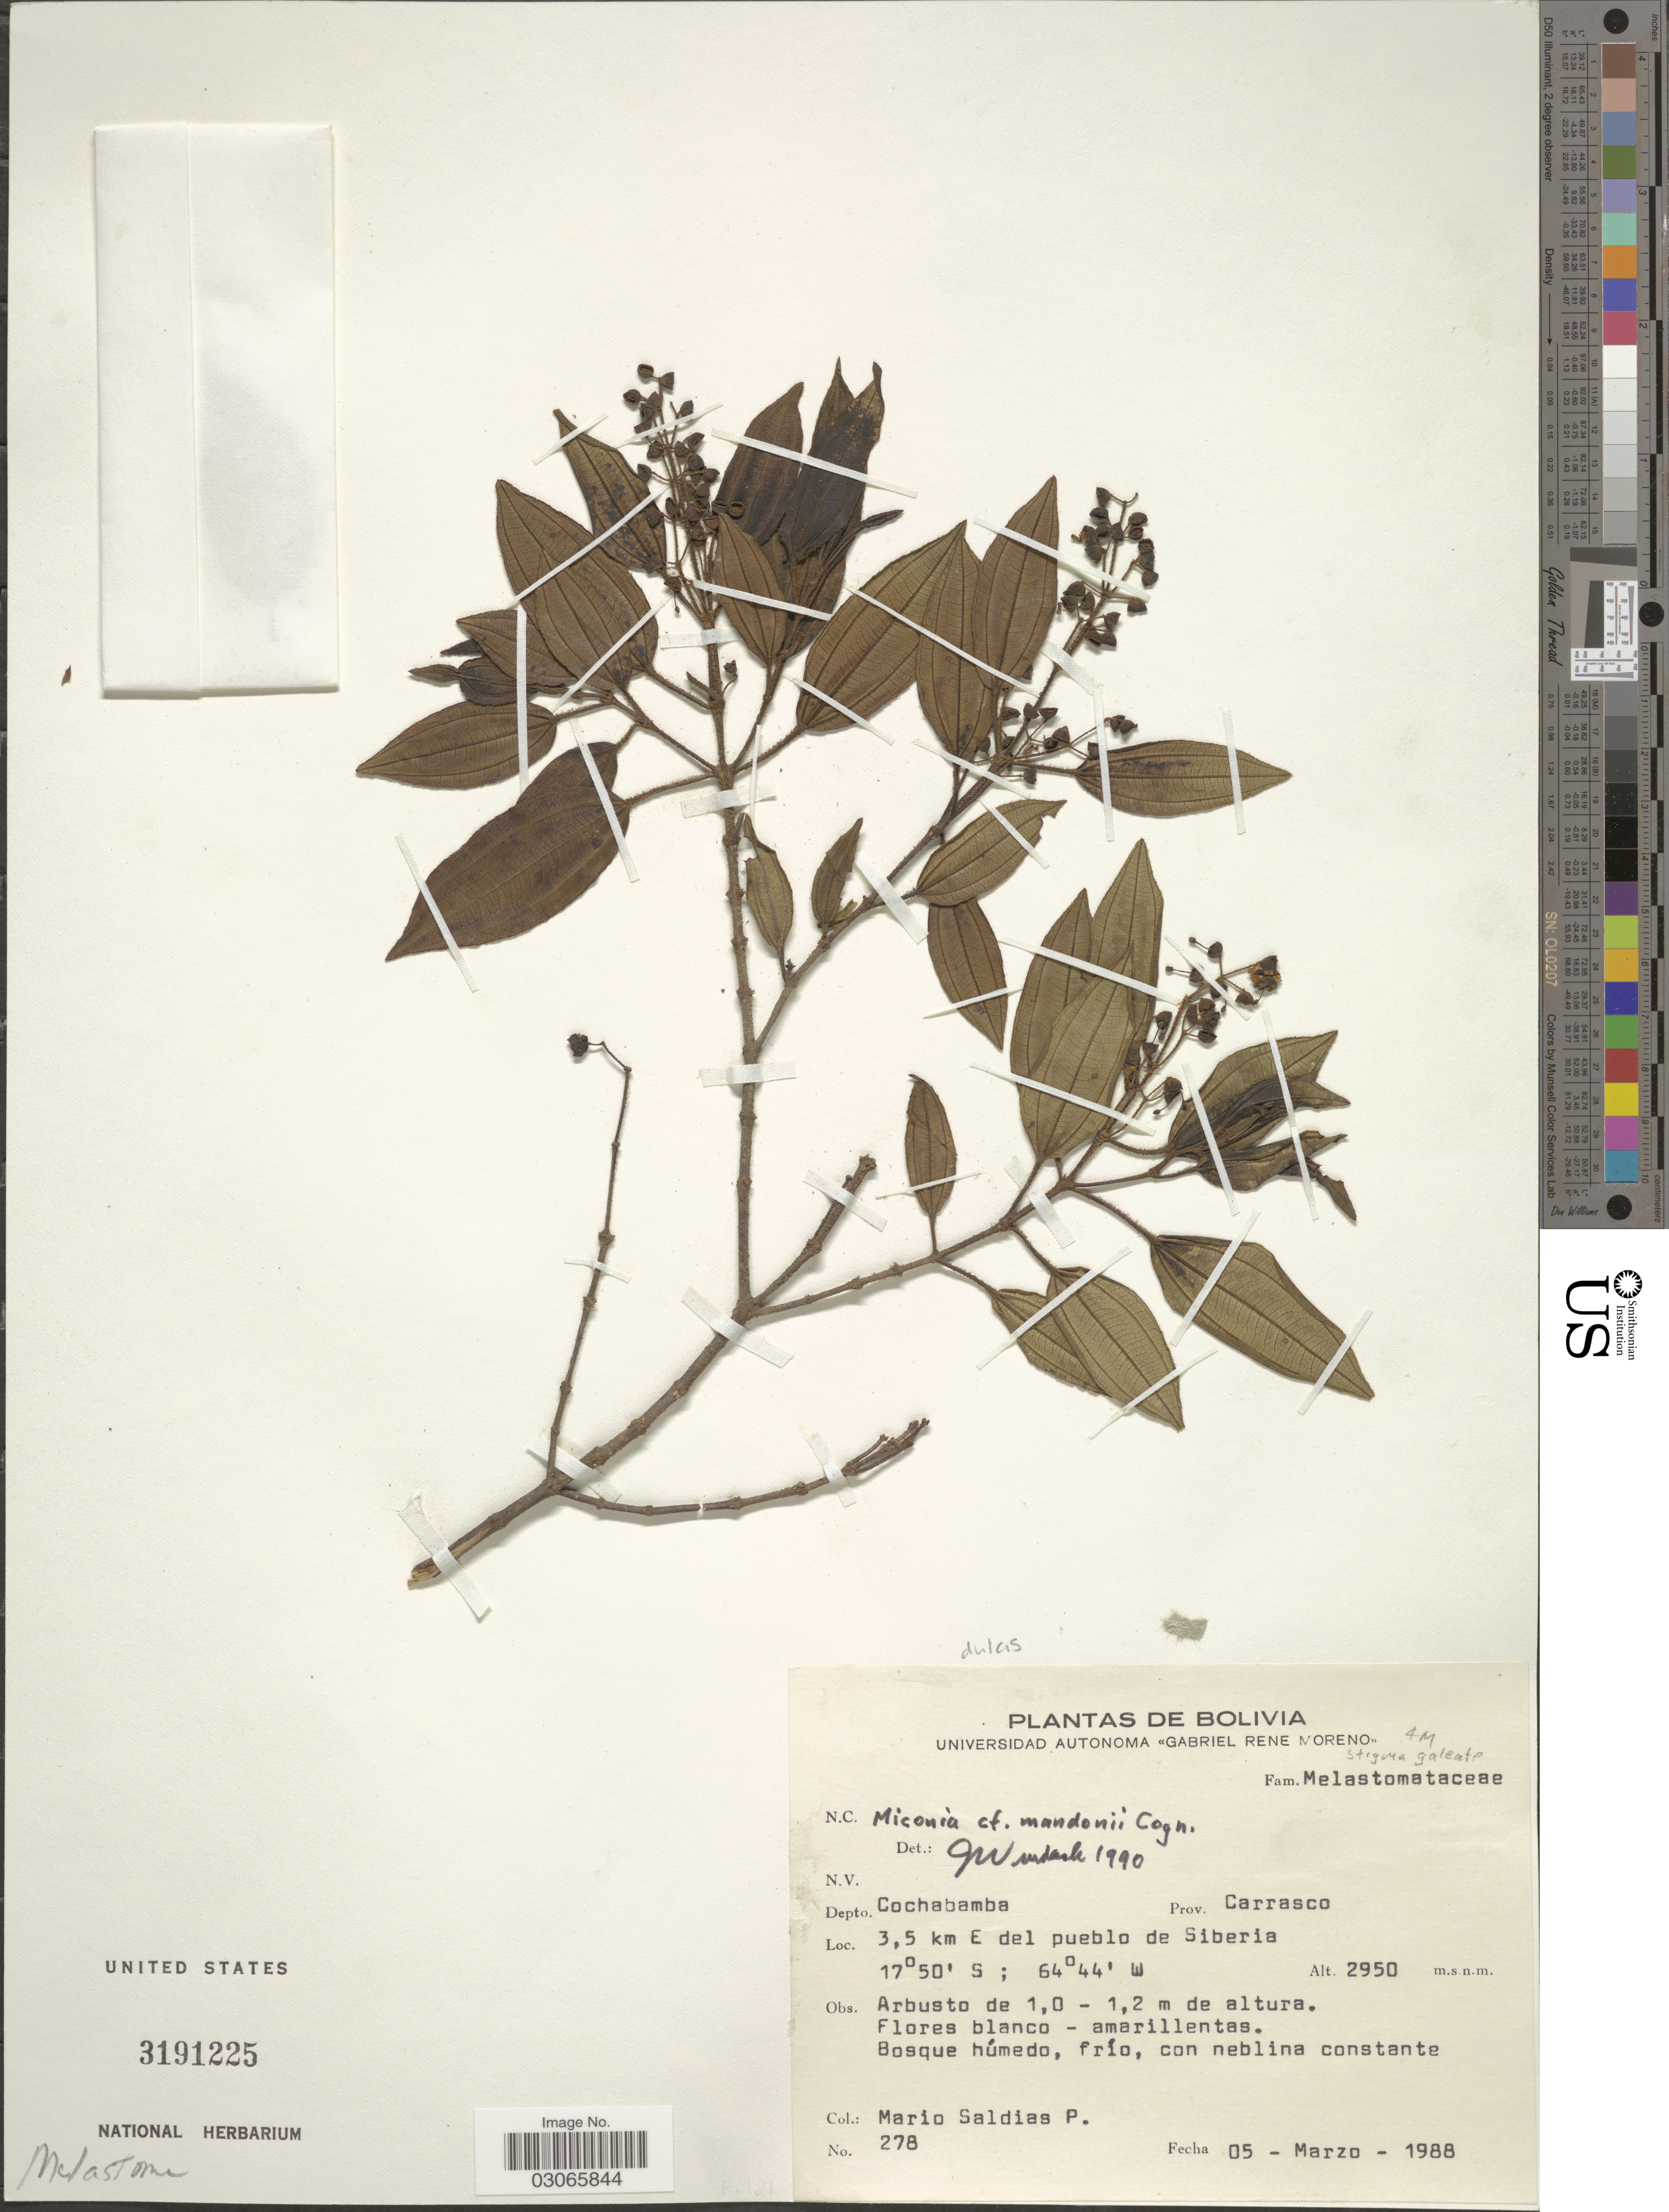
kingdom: Plantae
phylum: Tracheophyta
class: Magnoliopsida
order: Myrtales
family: Melastomataceae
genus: Miconia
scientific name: Miconia mandonii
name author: Cogn. in A. DC.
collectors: M. Saldias Paz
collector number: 278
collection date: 1988-03-05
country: Bolivia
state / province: Cochabamba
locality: Depto. Cochabamba. Prov. Carrasco. 3,5 km E del pueblo de Siberia.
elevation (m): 2950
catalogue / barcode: US 3191225